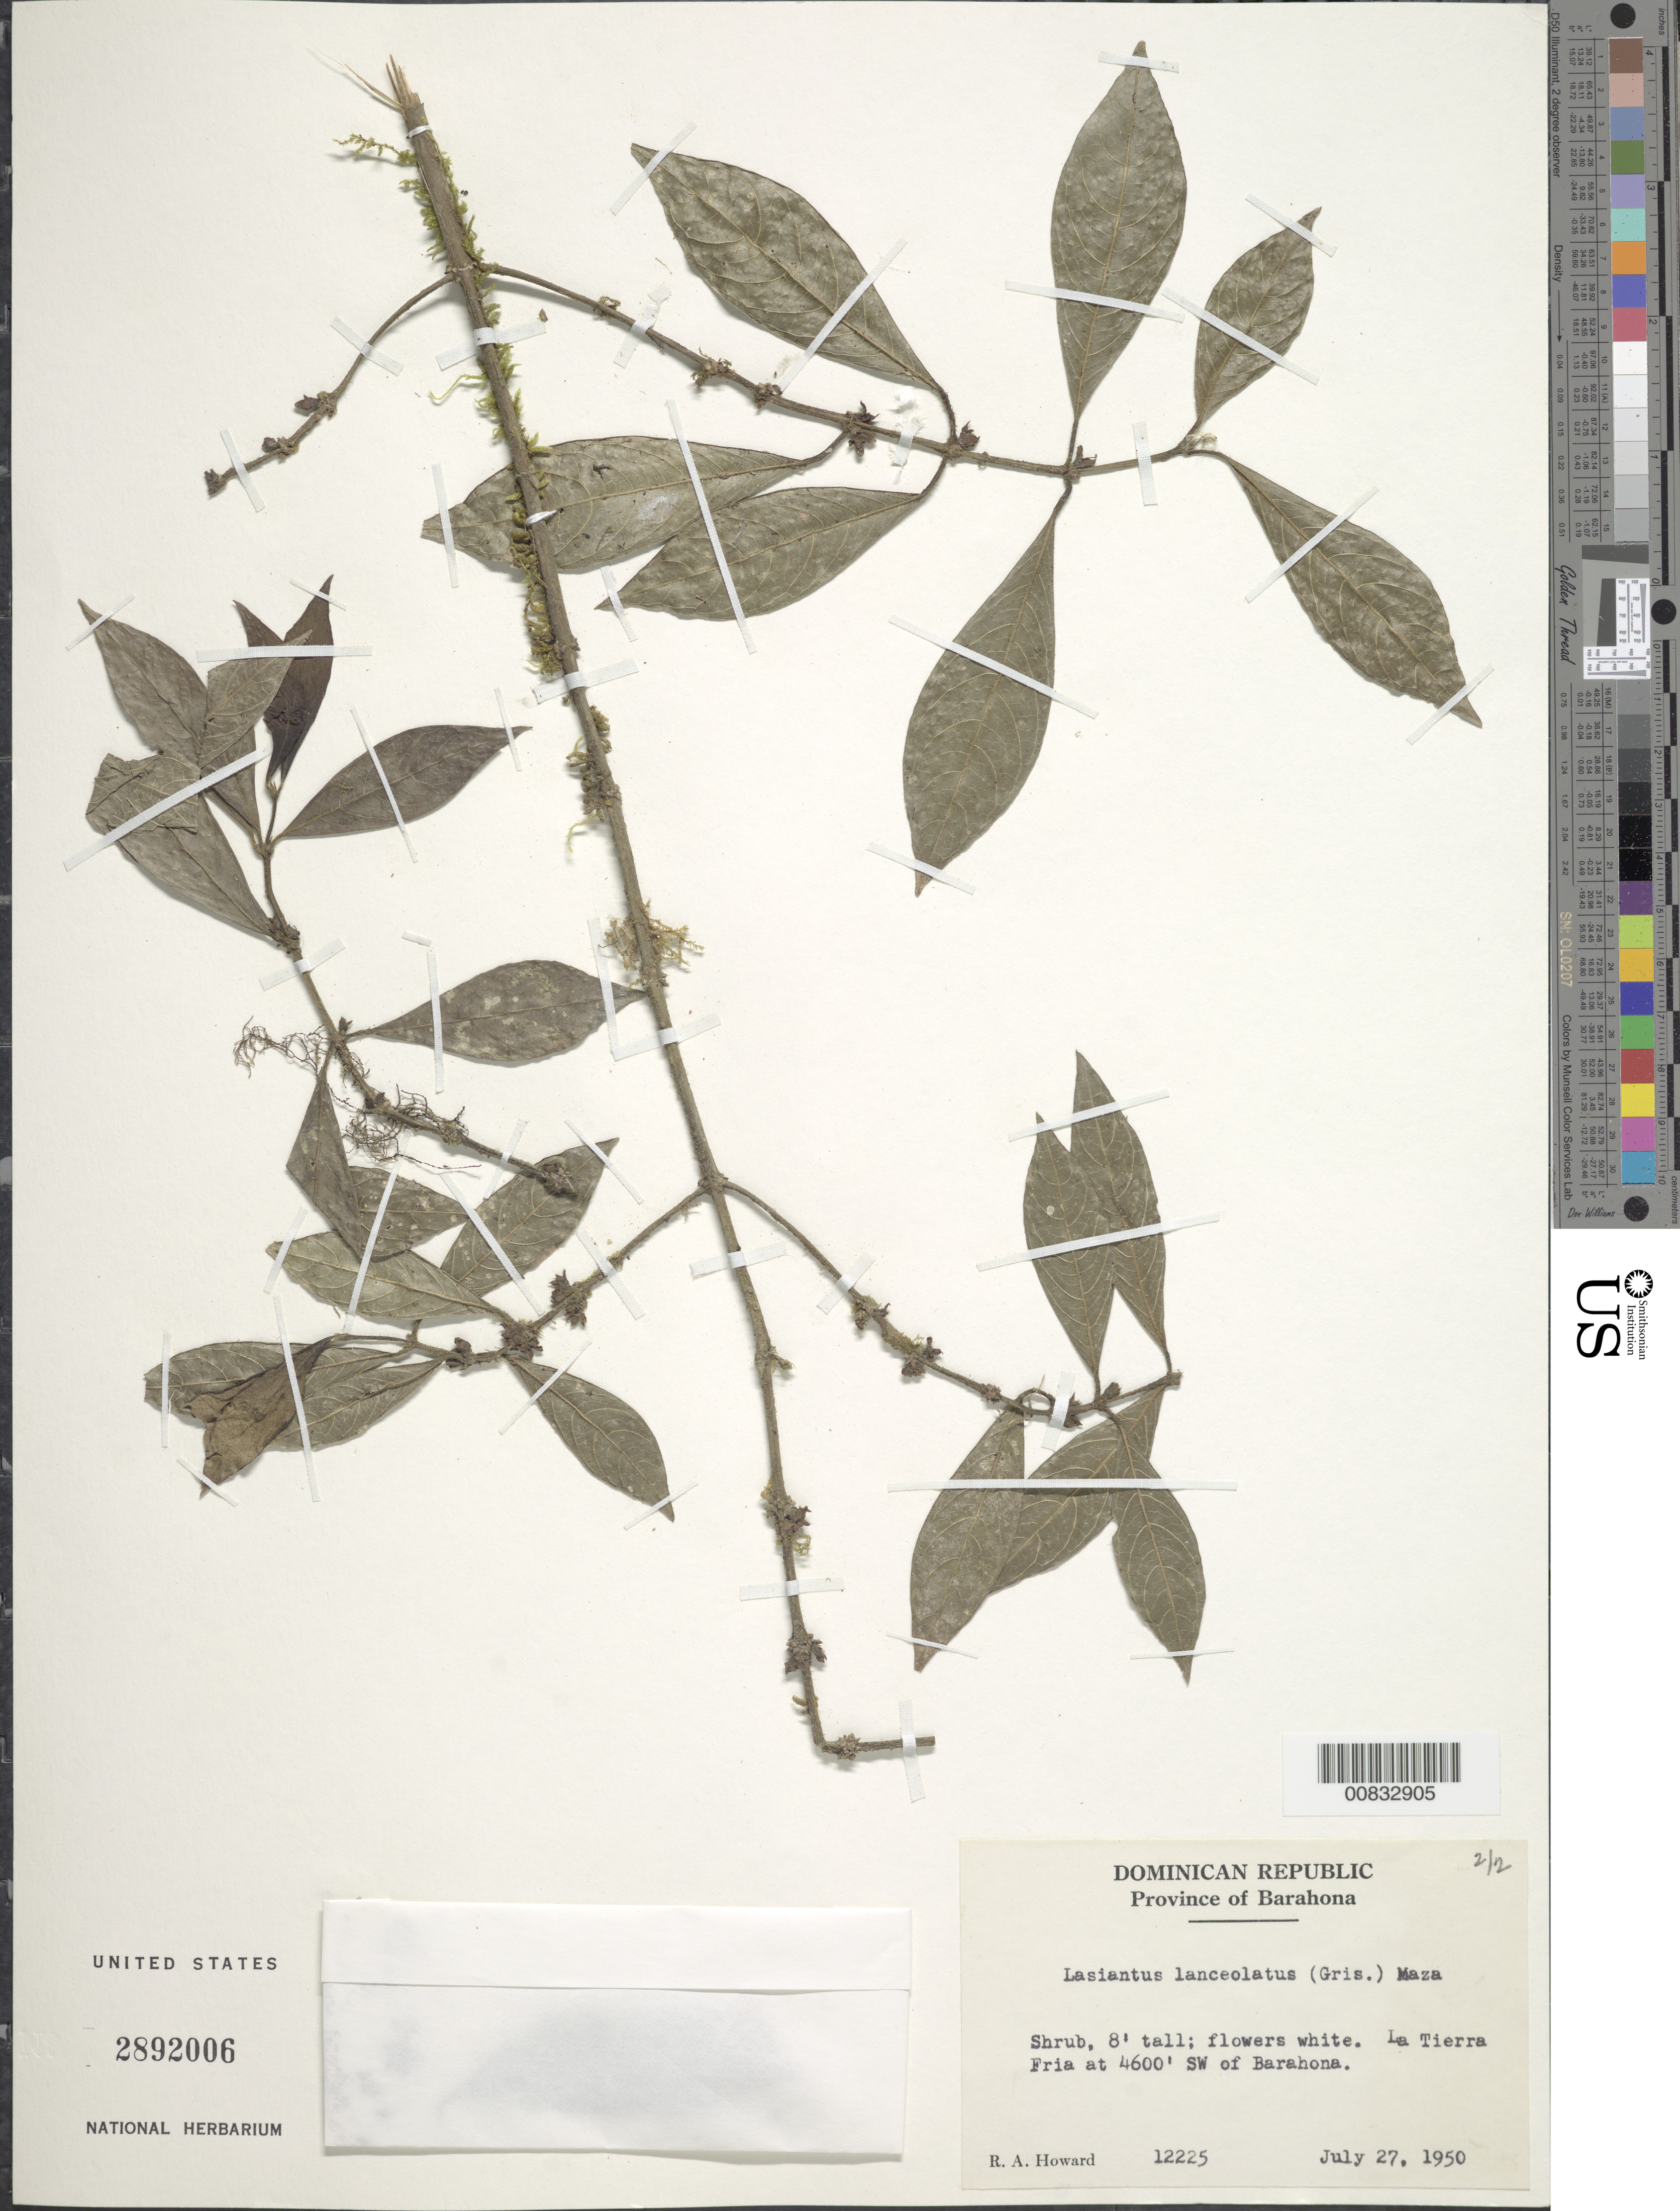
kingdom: Plantae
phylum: Tracheophyta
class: Magnoliopsida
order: Gentianales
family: Rubiaceae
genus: Lasianthus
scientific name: Lasianthus lanceolatus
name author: (Griseb.) Urb.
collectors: R. A. Howard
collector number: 12225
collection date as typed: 27 Jul 1950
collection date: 1950-07-27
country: Dominican Republic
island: Hispaniola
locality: La Tierra Fria, SW of Barahona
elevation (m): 1402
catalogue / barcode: US 2892006